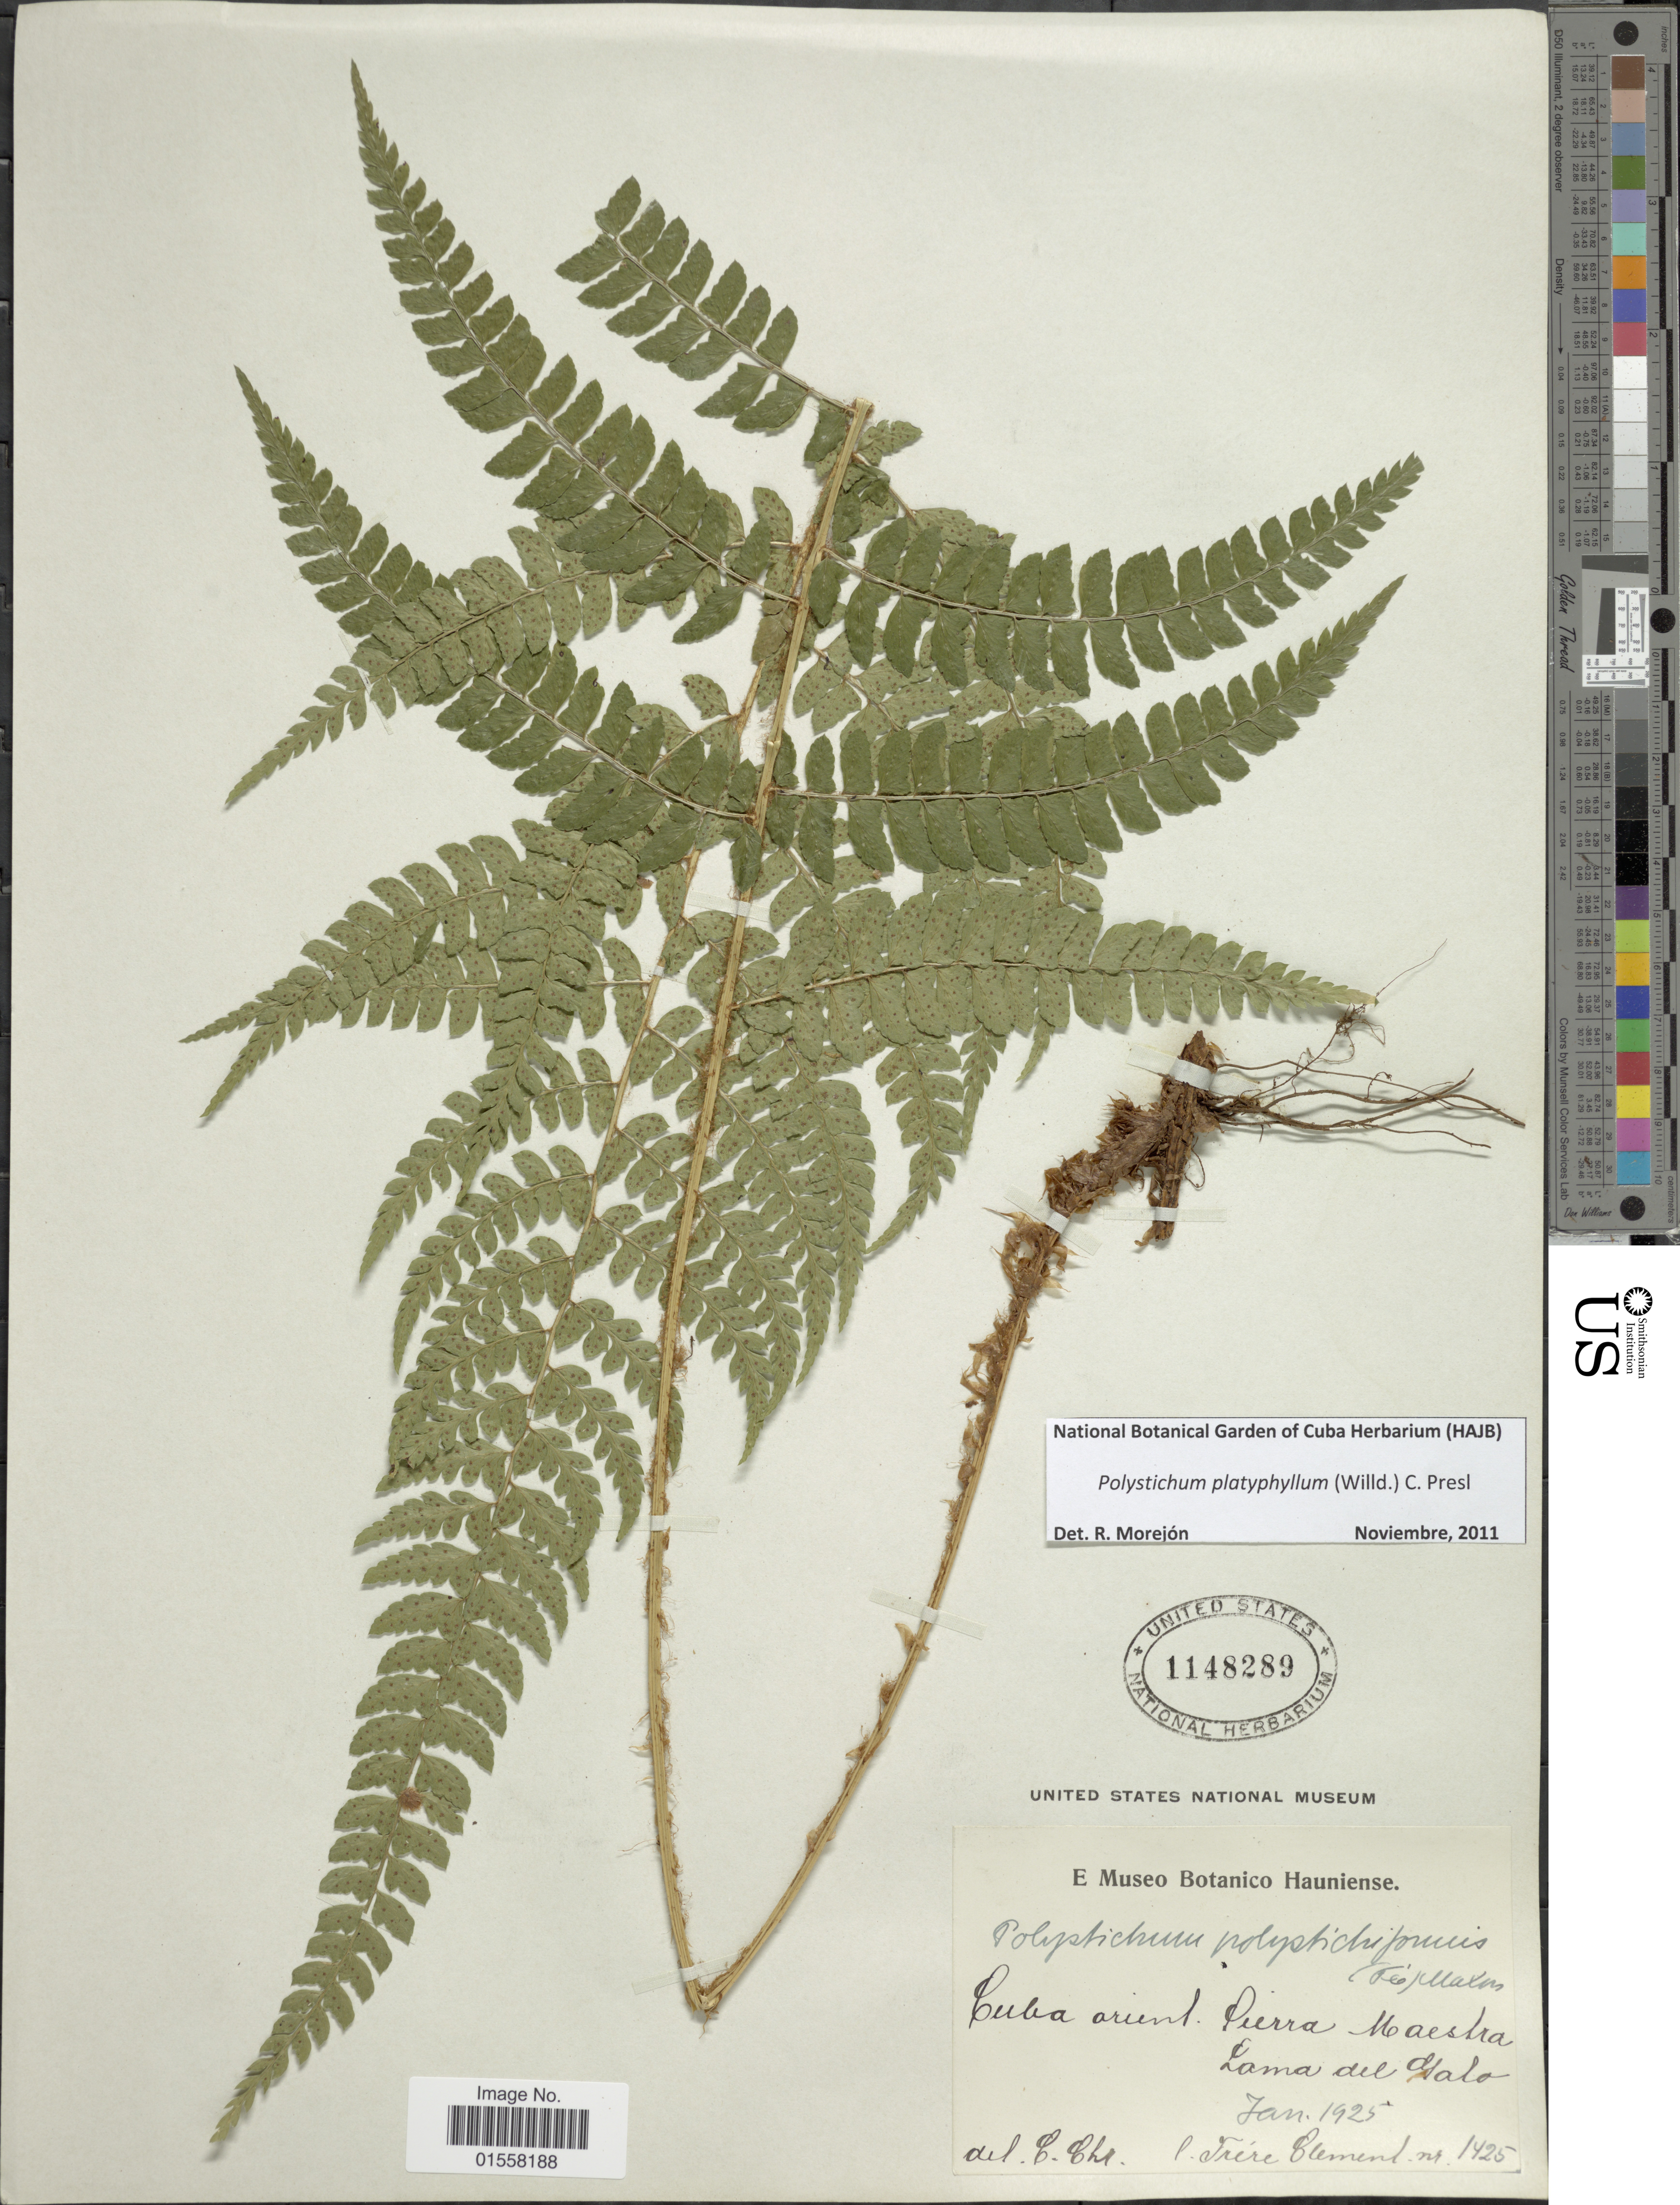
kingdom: Plantae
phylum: Tracheophyta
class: Polypodiopsida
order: Polypodiales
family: Dryopteridaceae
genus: Polystichum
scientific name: Polystichum platyphyllum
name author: (Willd.) C. Presl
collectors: B. Clement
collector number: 1425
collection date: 1925-01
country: Cuba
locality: Cuba orient. Sierra Maestra, Loma del Gato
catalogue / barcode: US 1148289